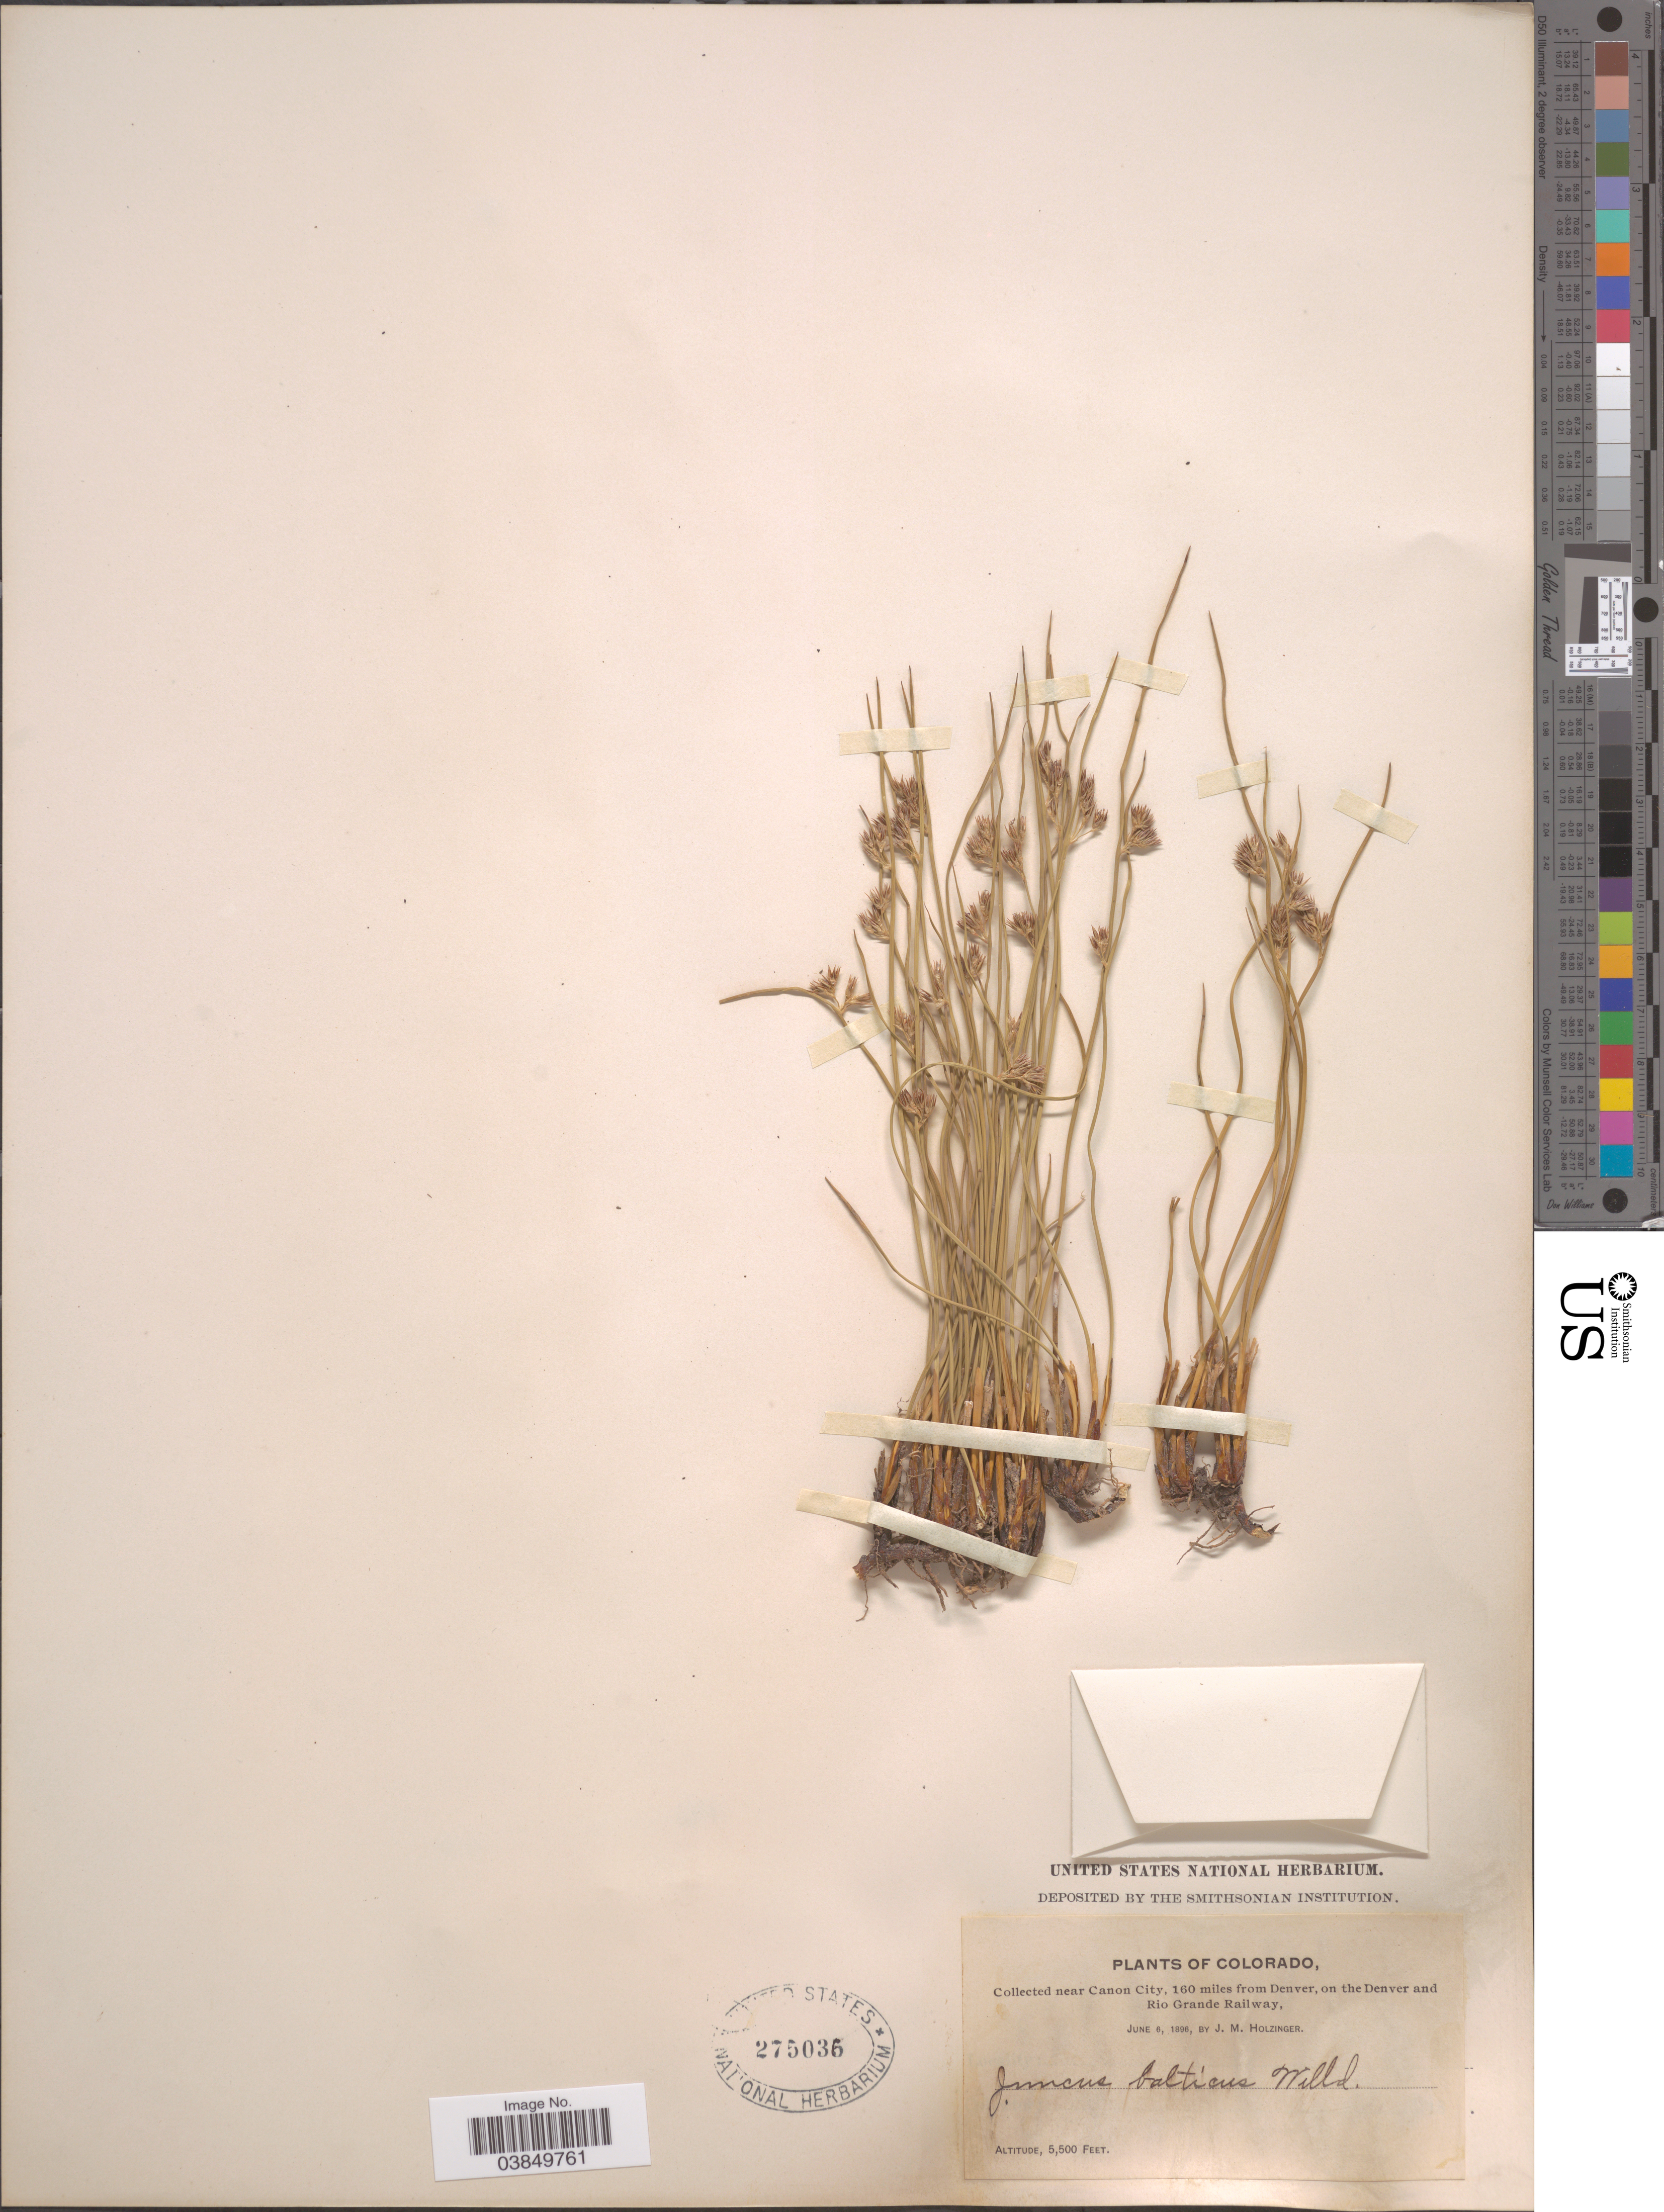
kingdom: Plantae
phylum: Tracheophyta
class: Liliopsida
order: Poales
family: Juncaceae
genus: Juncus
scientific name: Juncus balticus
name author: Willd.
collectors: J. M. Holzinger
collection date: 1896-06-06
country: United States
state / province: Colorado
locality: Near Canon City, 160 miles from Denver, on the Denver and Rio Grande Railway.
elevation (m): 1676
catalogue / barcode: US 275036